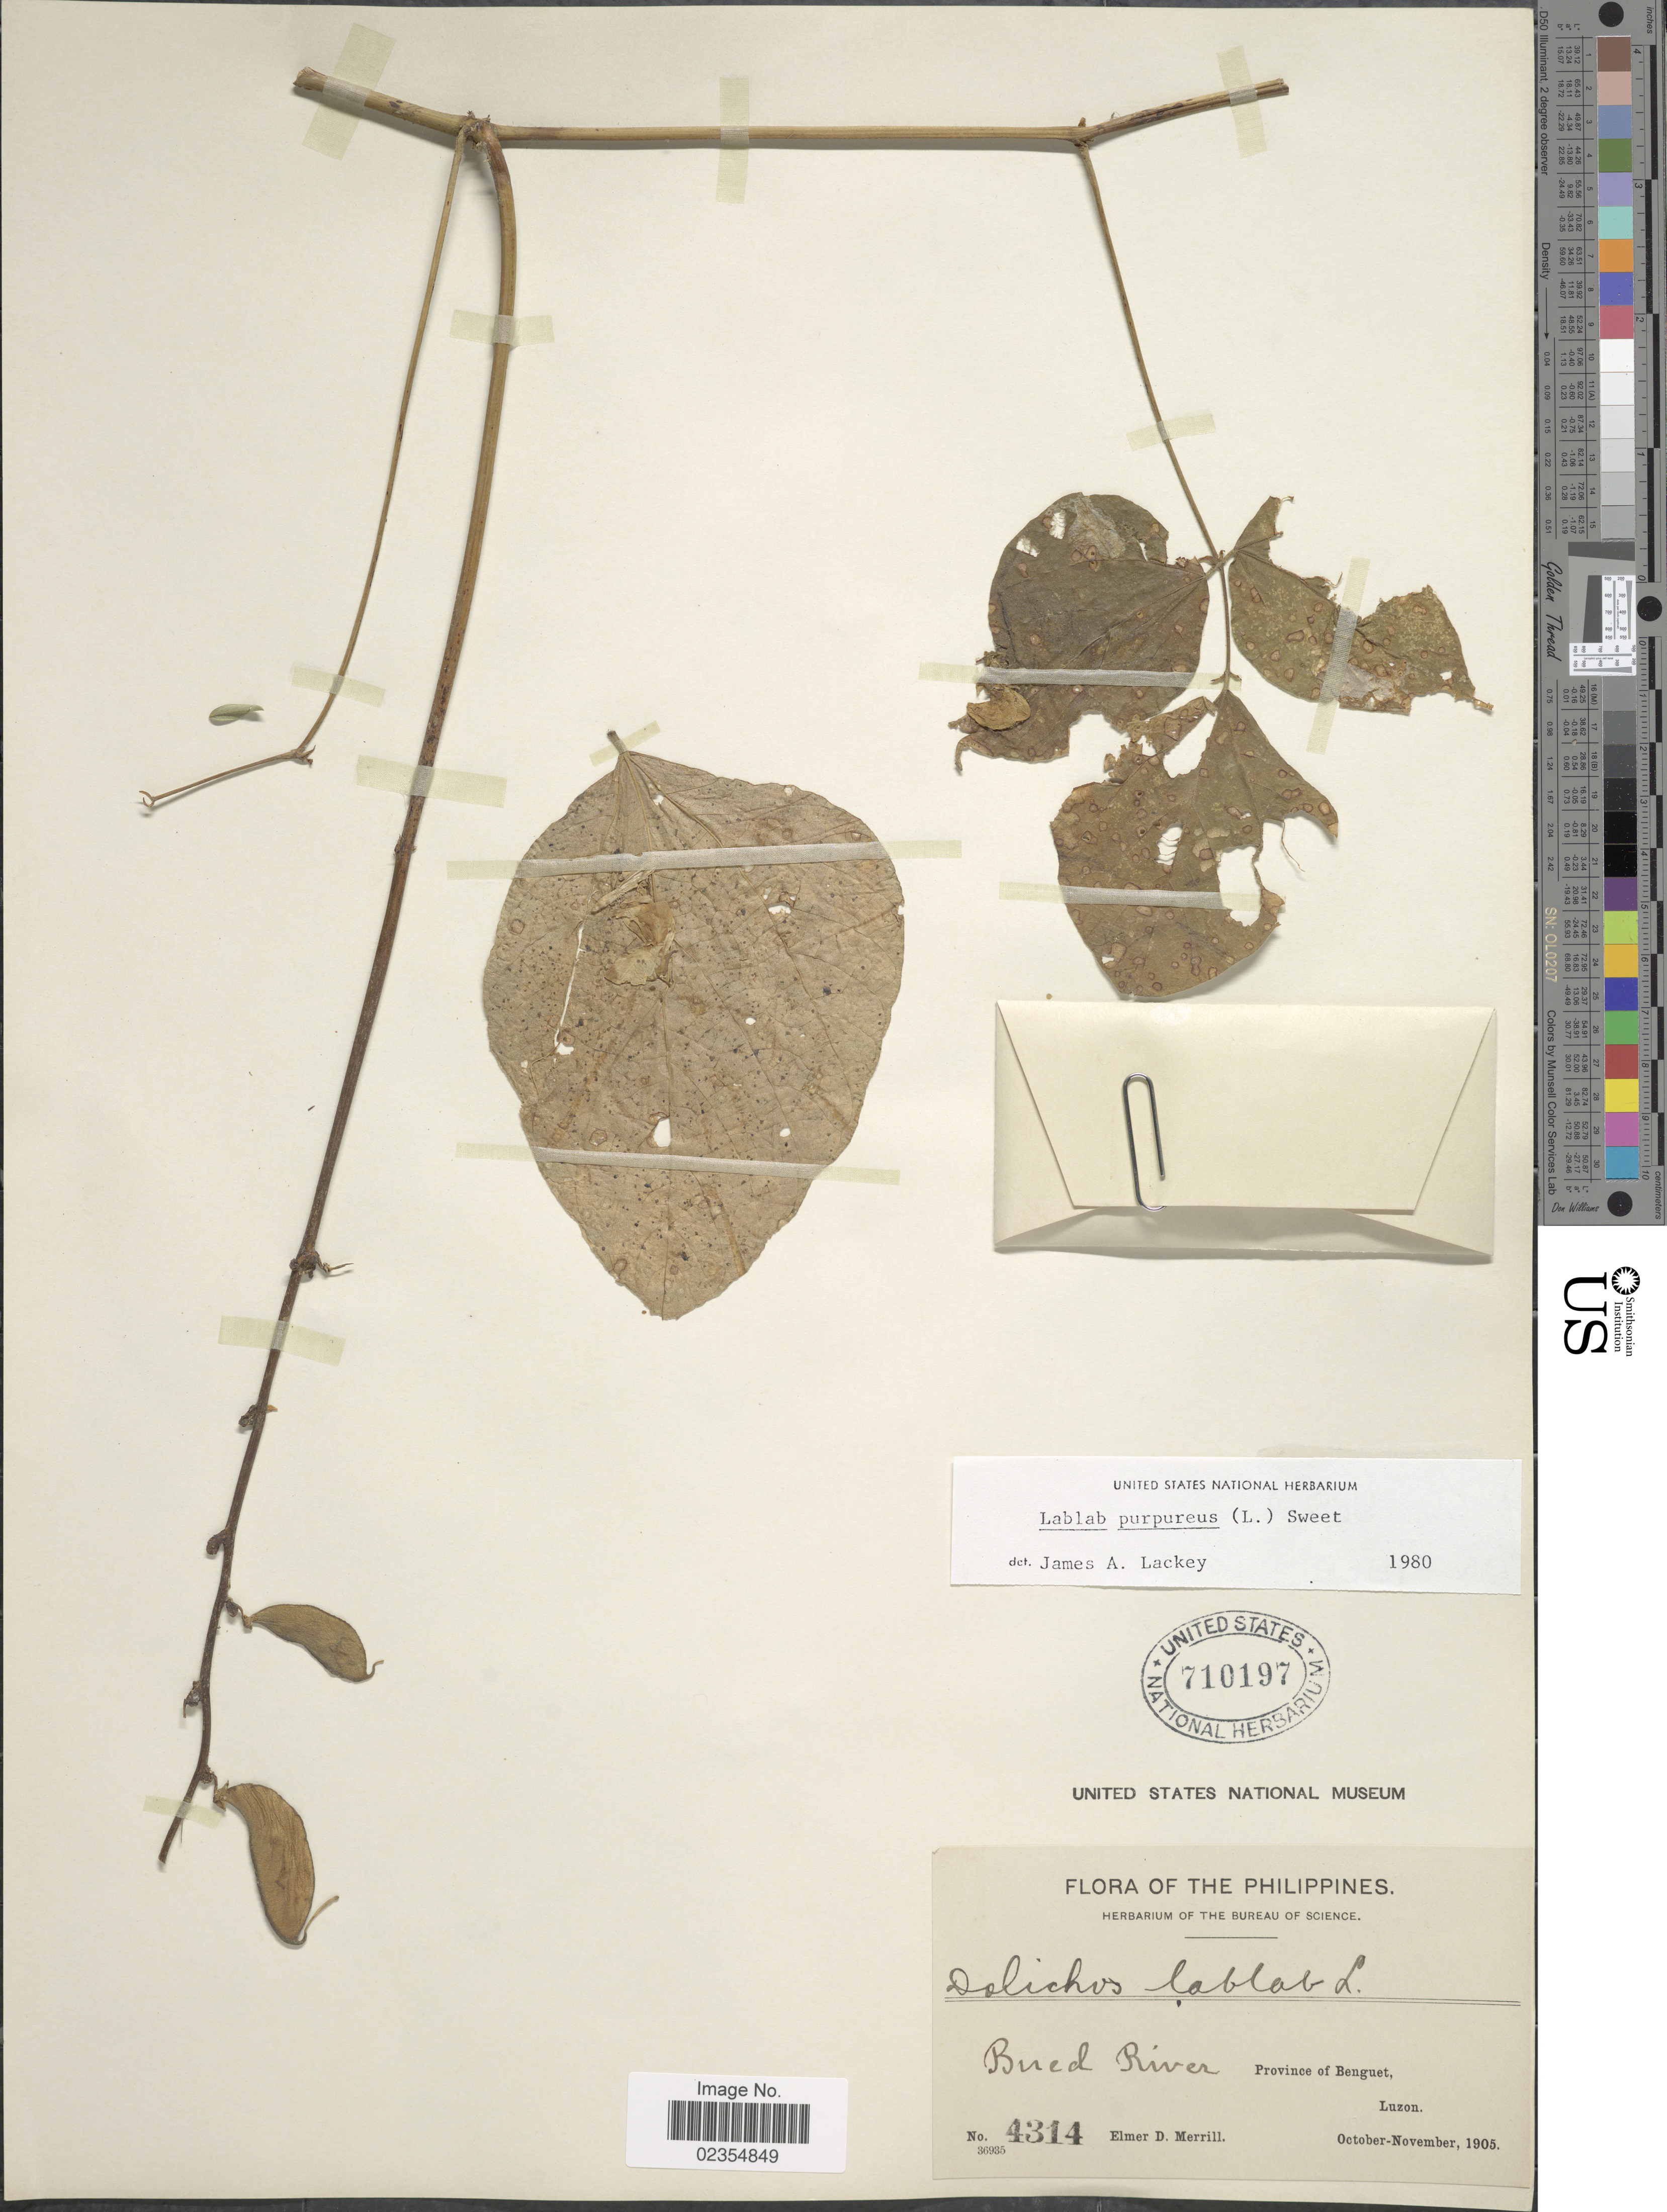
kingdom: Plantae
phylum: Tracheophyta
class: Magnoliopsida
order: Fabales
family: Fabaceae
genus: Lablab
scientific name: Lablab purpureus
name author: (L.) Sweet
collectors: E. D. Merrill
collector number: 4314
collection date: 1905-10/1905-11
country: Philippines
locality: Province of Benguet, Luzon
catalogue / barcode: US 710197